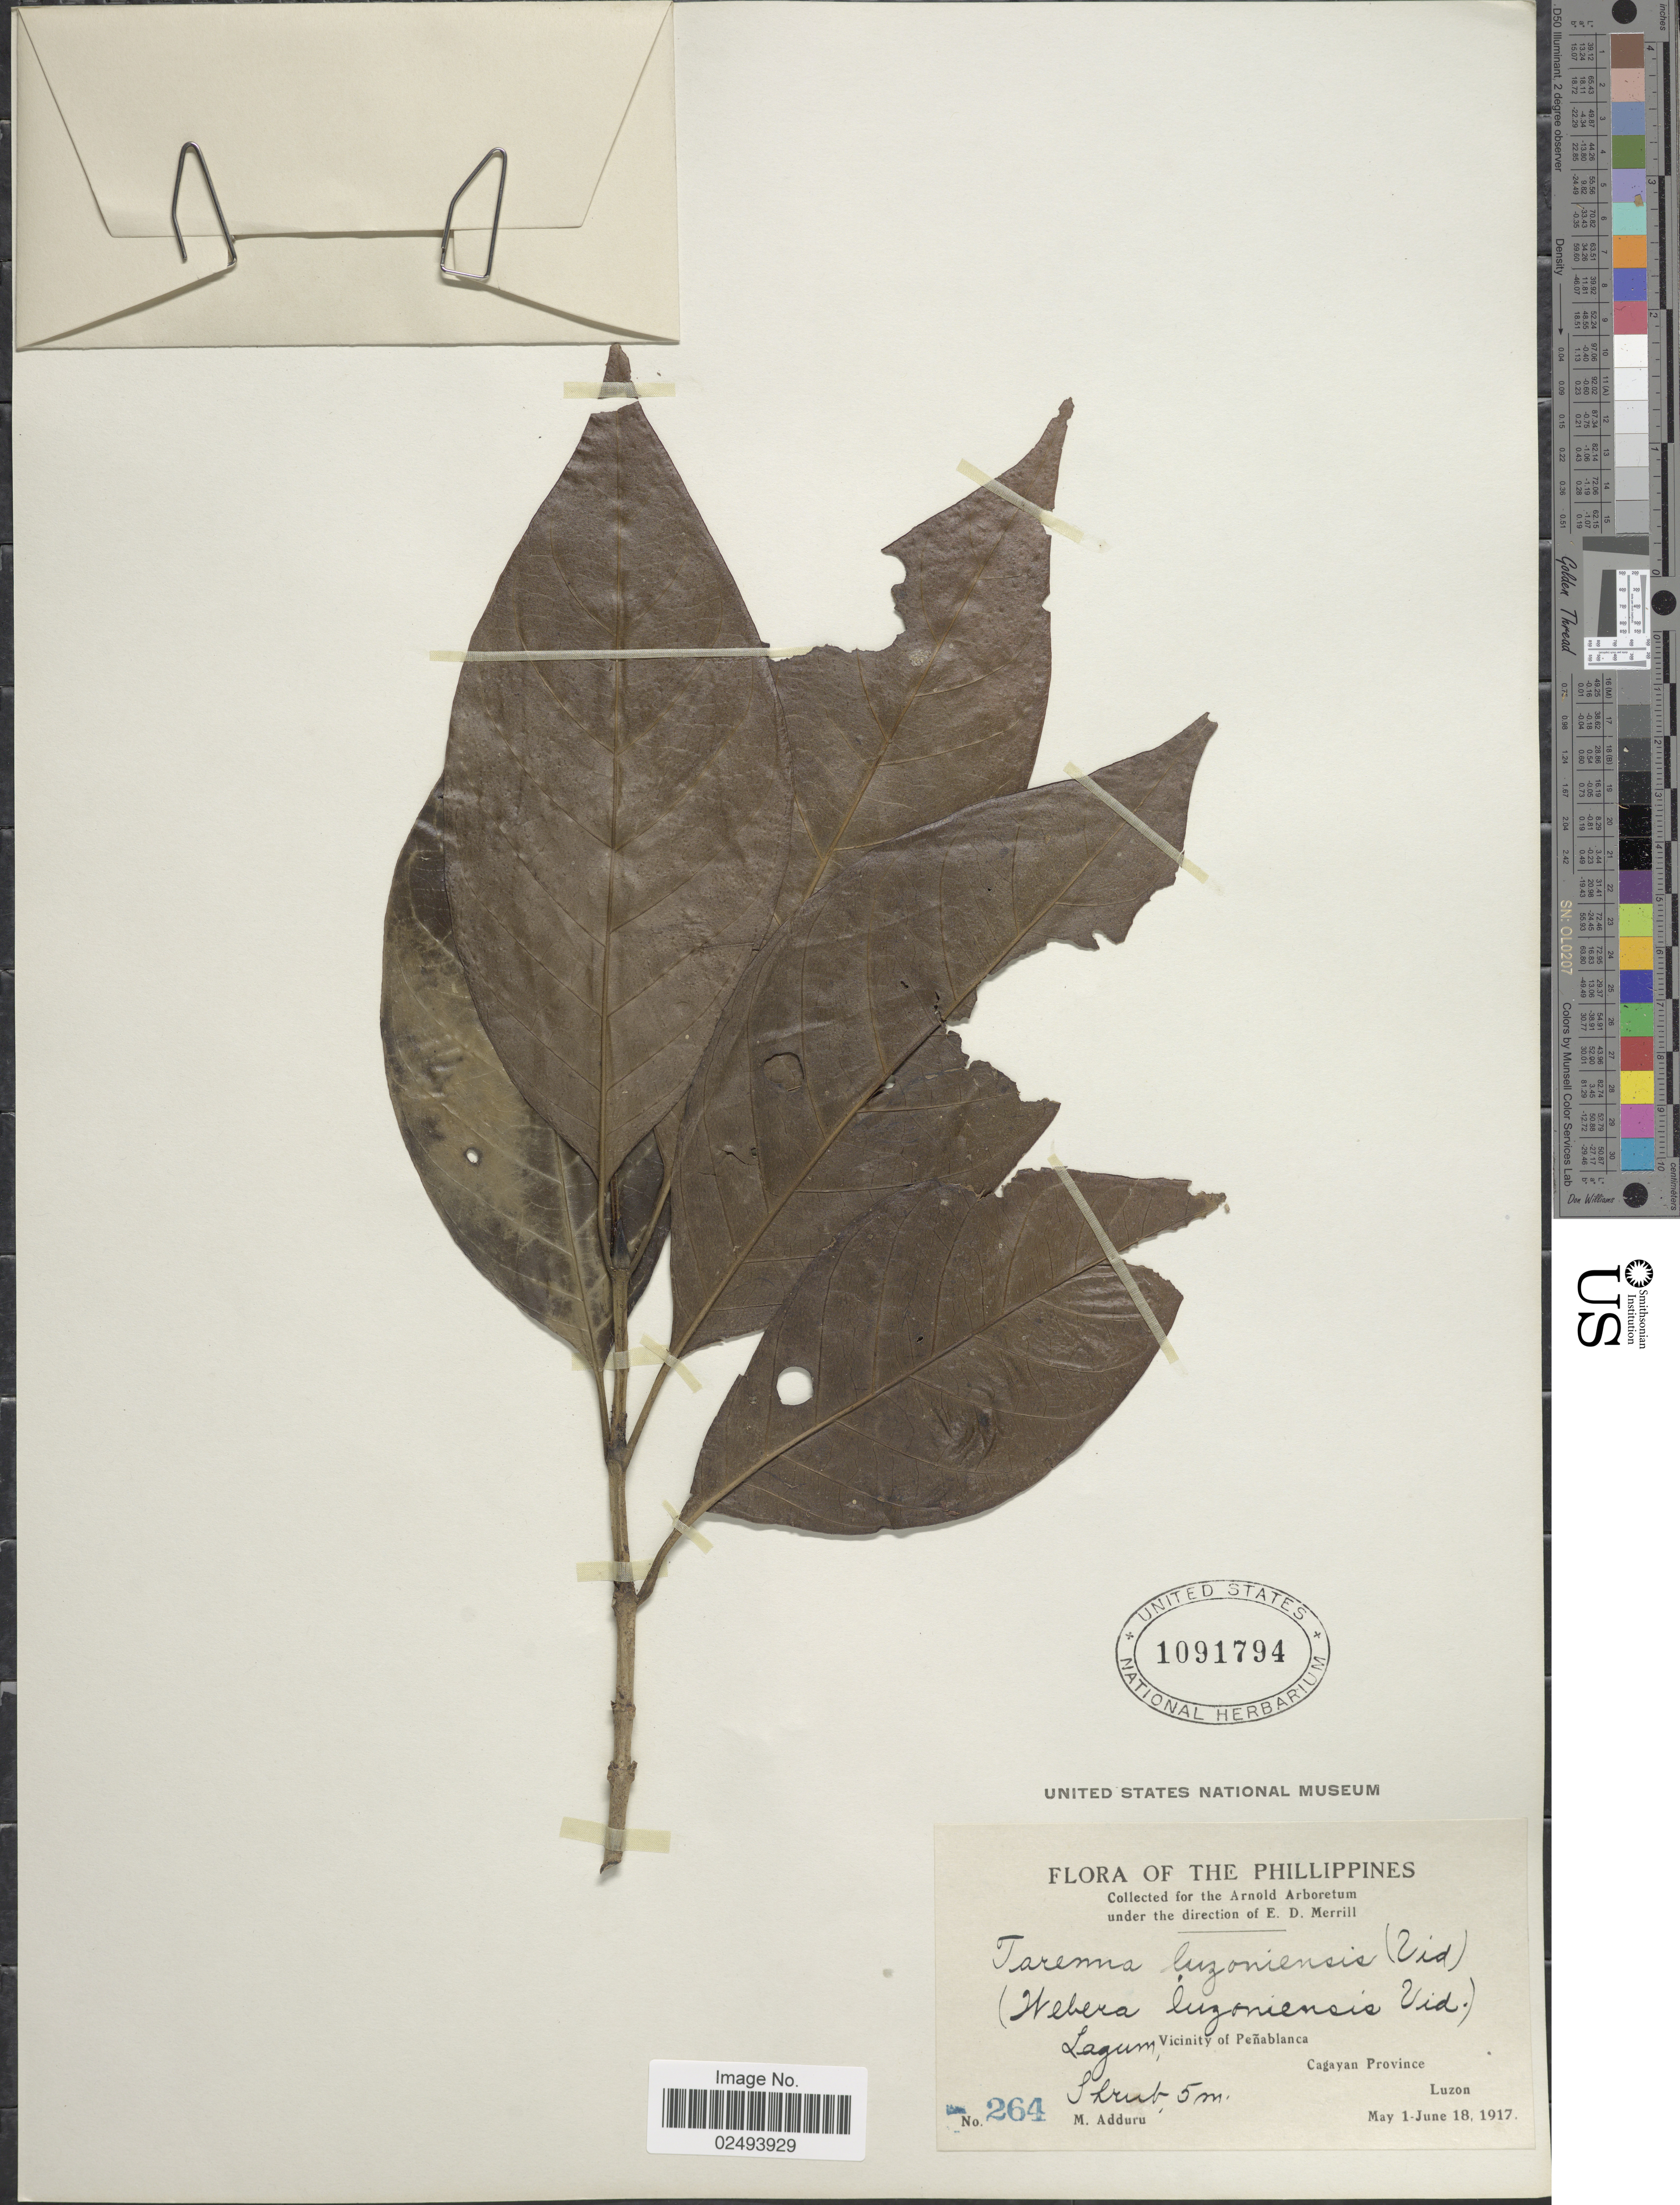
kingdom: Plantae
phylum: Tracheophyta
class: Magnoliopsida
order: Gentianales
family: Rubiaceae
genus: Tarenna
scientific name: Tarenna luzoniensis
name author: (S. Vidal) Bremek.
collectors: M. Adduru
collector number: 264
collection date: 1917-05-01/1917-06-18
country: Philippines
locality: Lagum. Vicinity of Penablanca. Cagayan Province. Luzon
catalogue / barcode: US 1091794